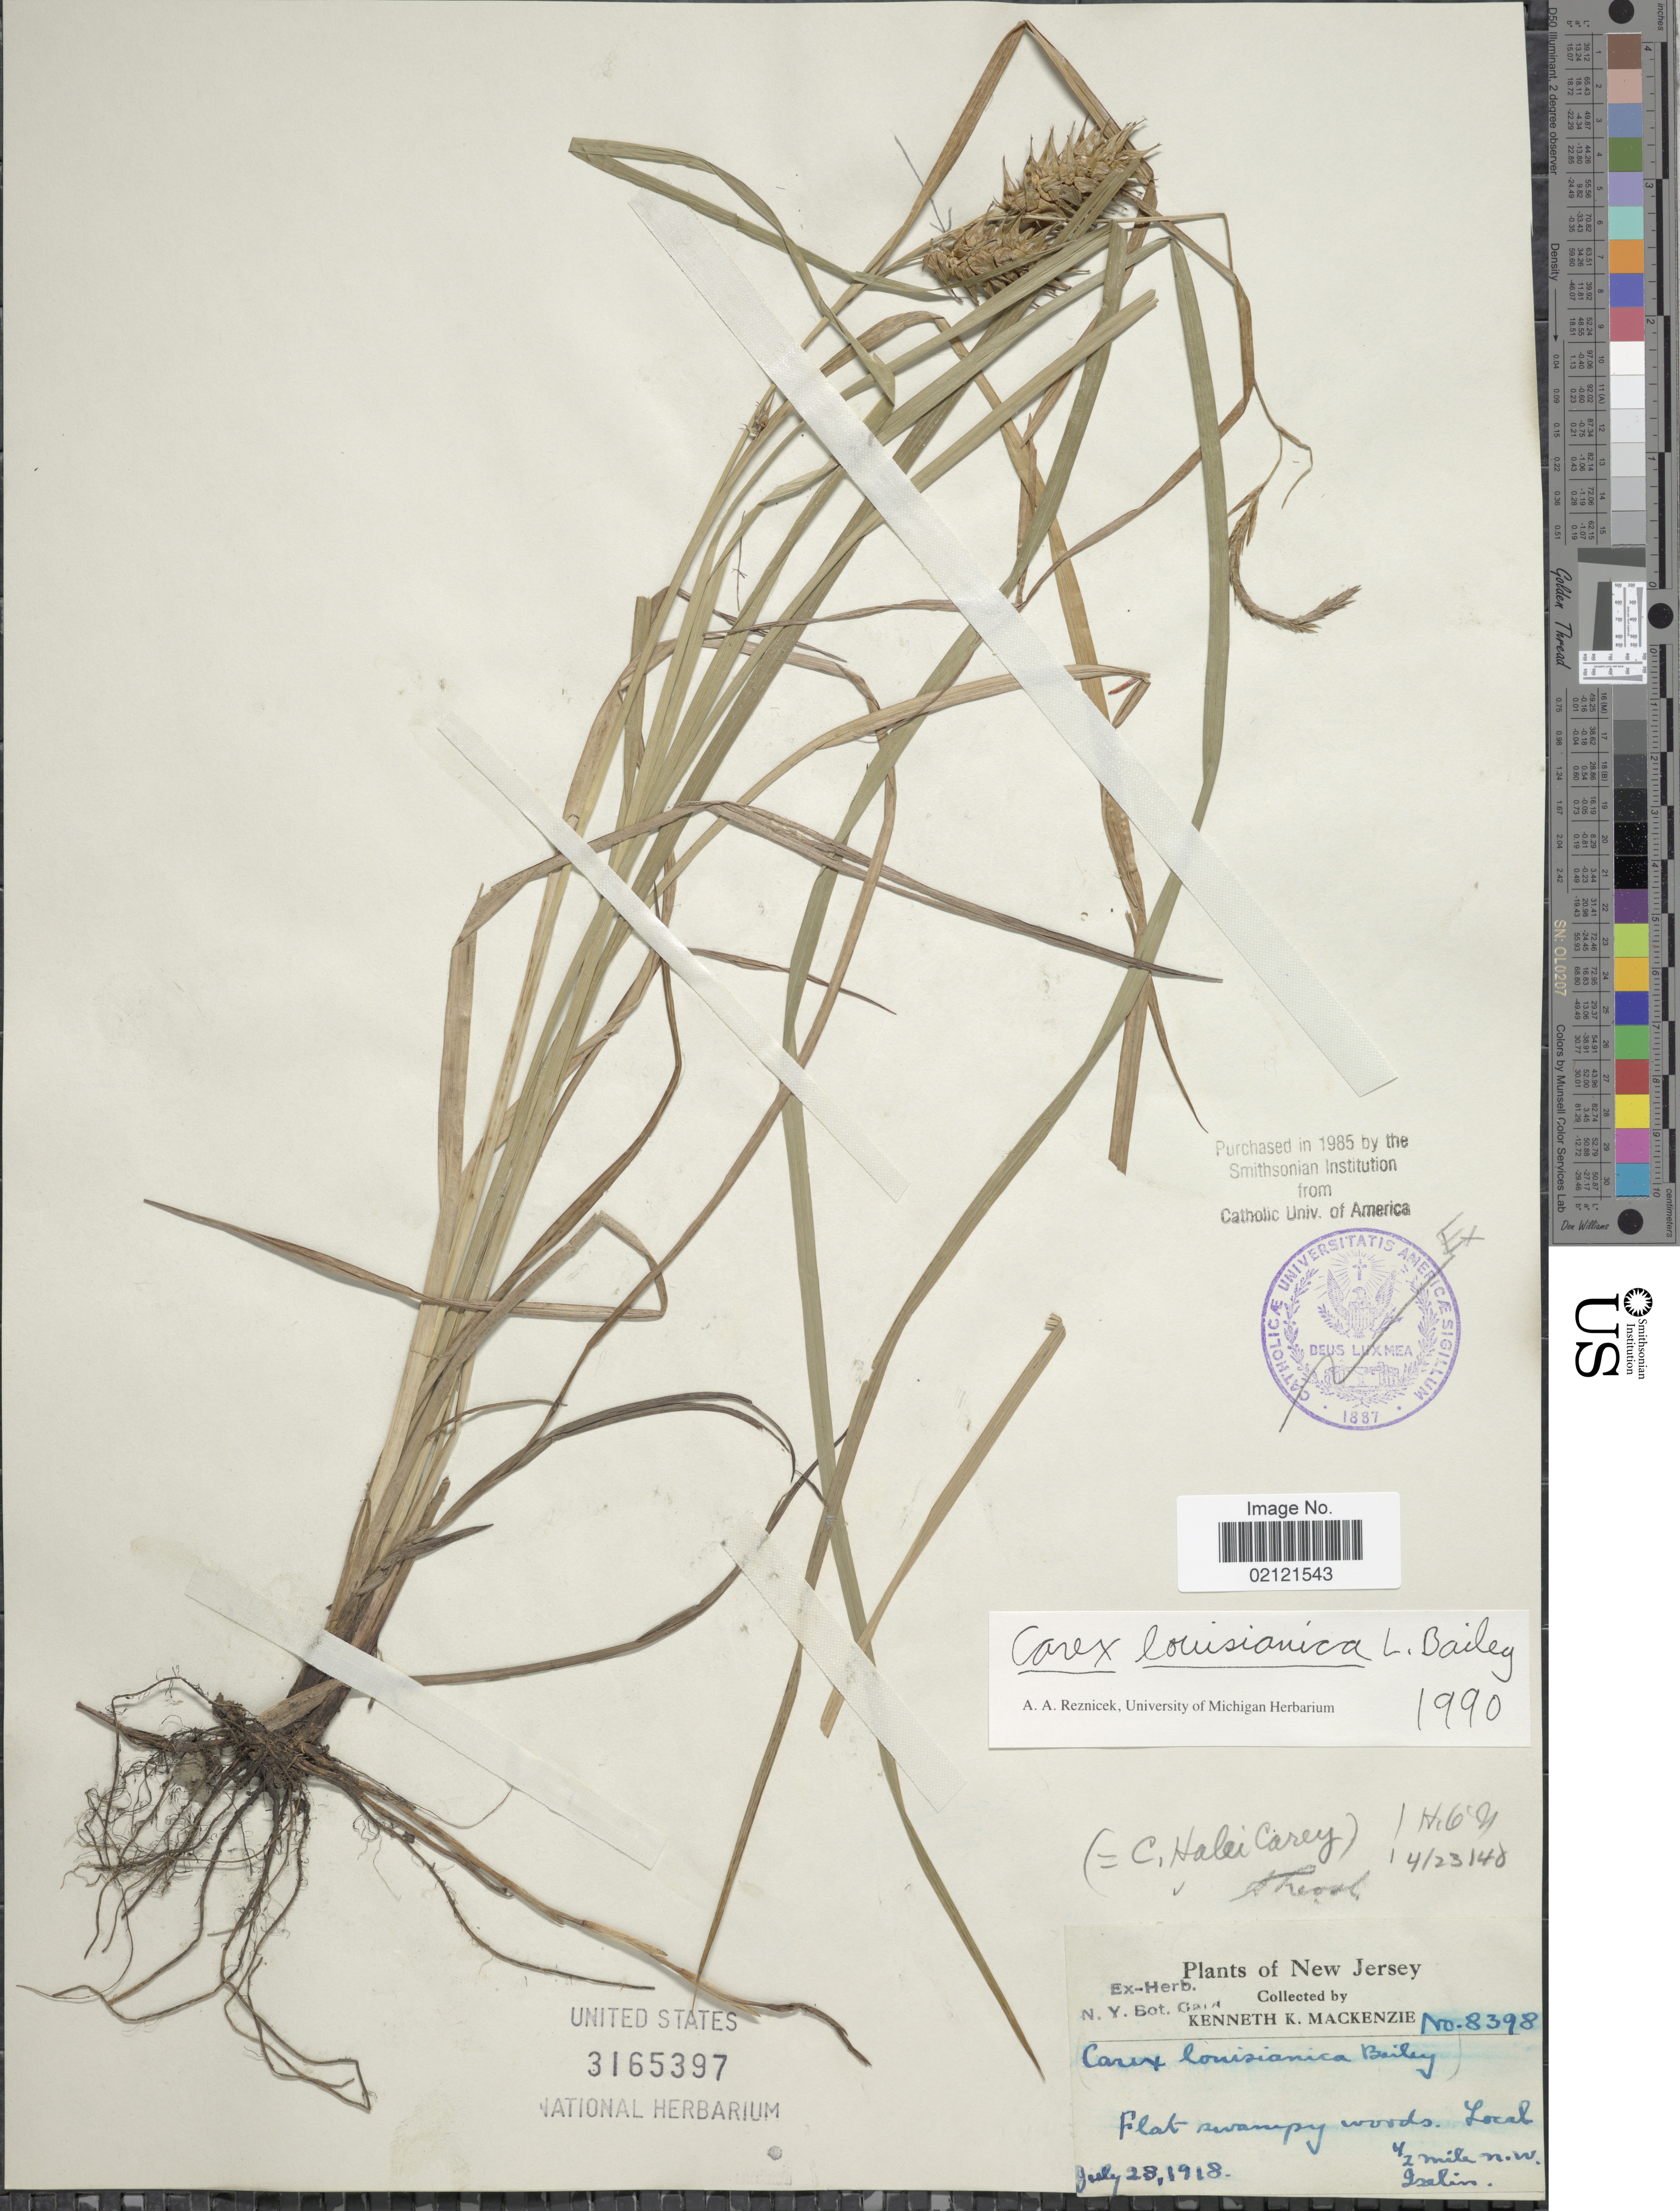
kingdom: Plantae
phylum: Tracheophyta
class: Liliopsida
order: Poales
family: Cyperaceae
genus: Carex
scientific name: Carex louisianica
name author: L.H. Bailey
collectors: K. K. Mackenzie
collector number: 8398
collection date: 1918-07-28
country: United States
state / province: New Jersey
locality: ½ miles n.w. Iselin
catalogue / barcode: US 3165397